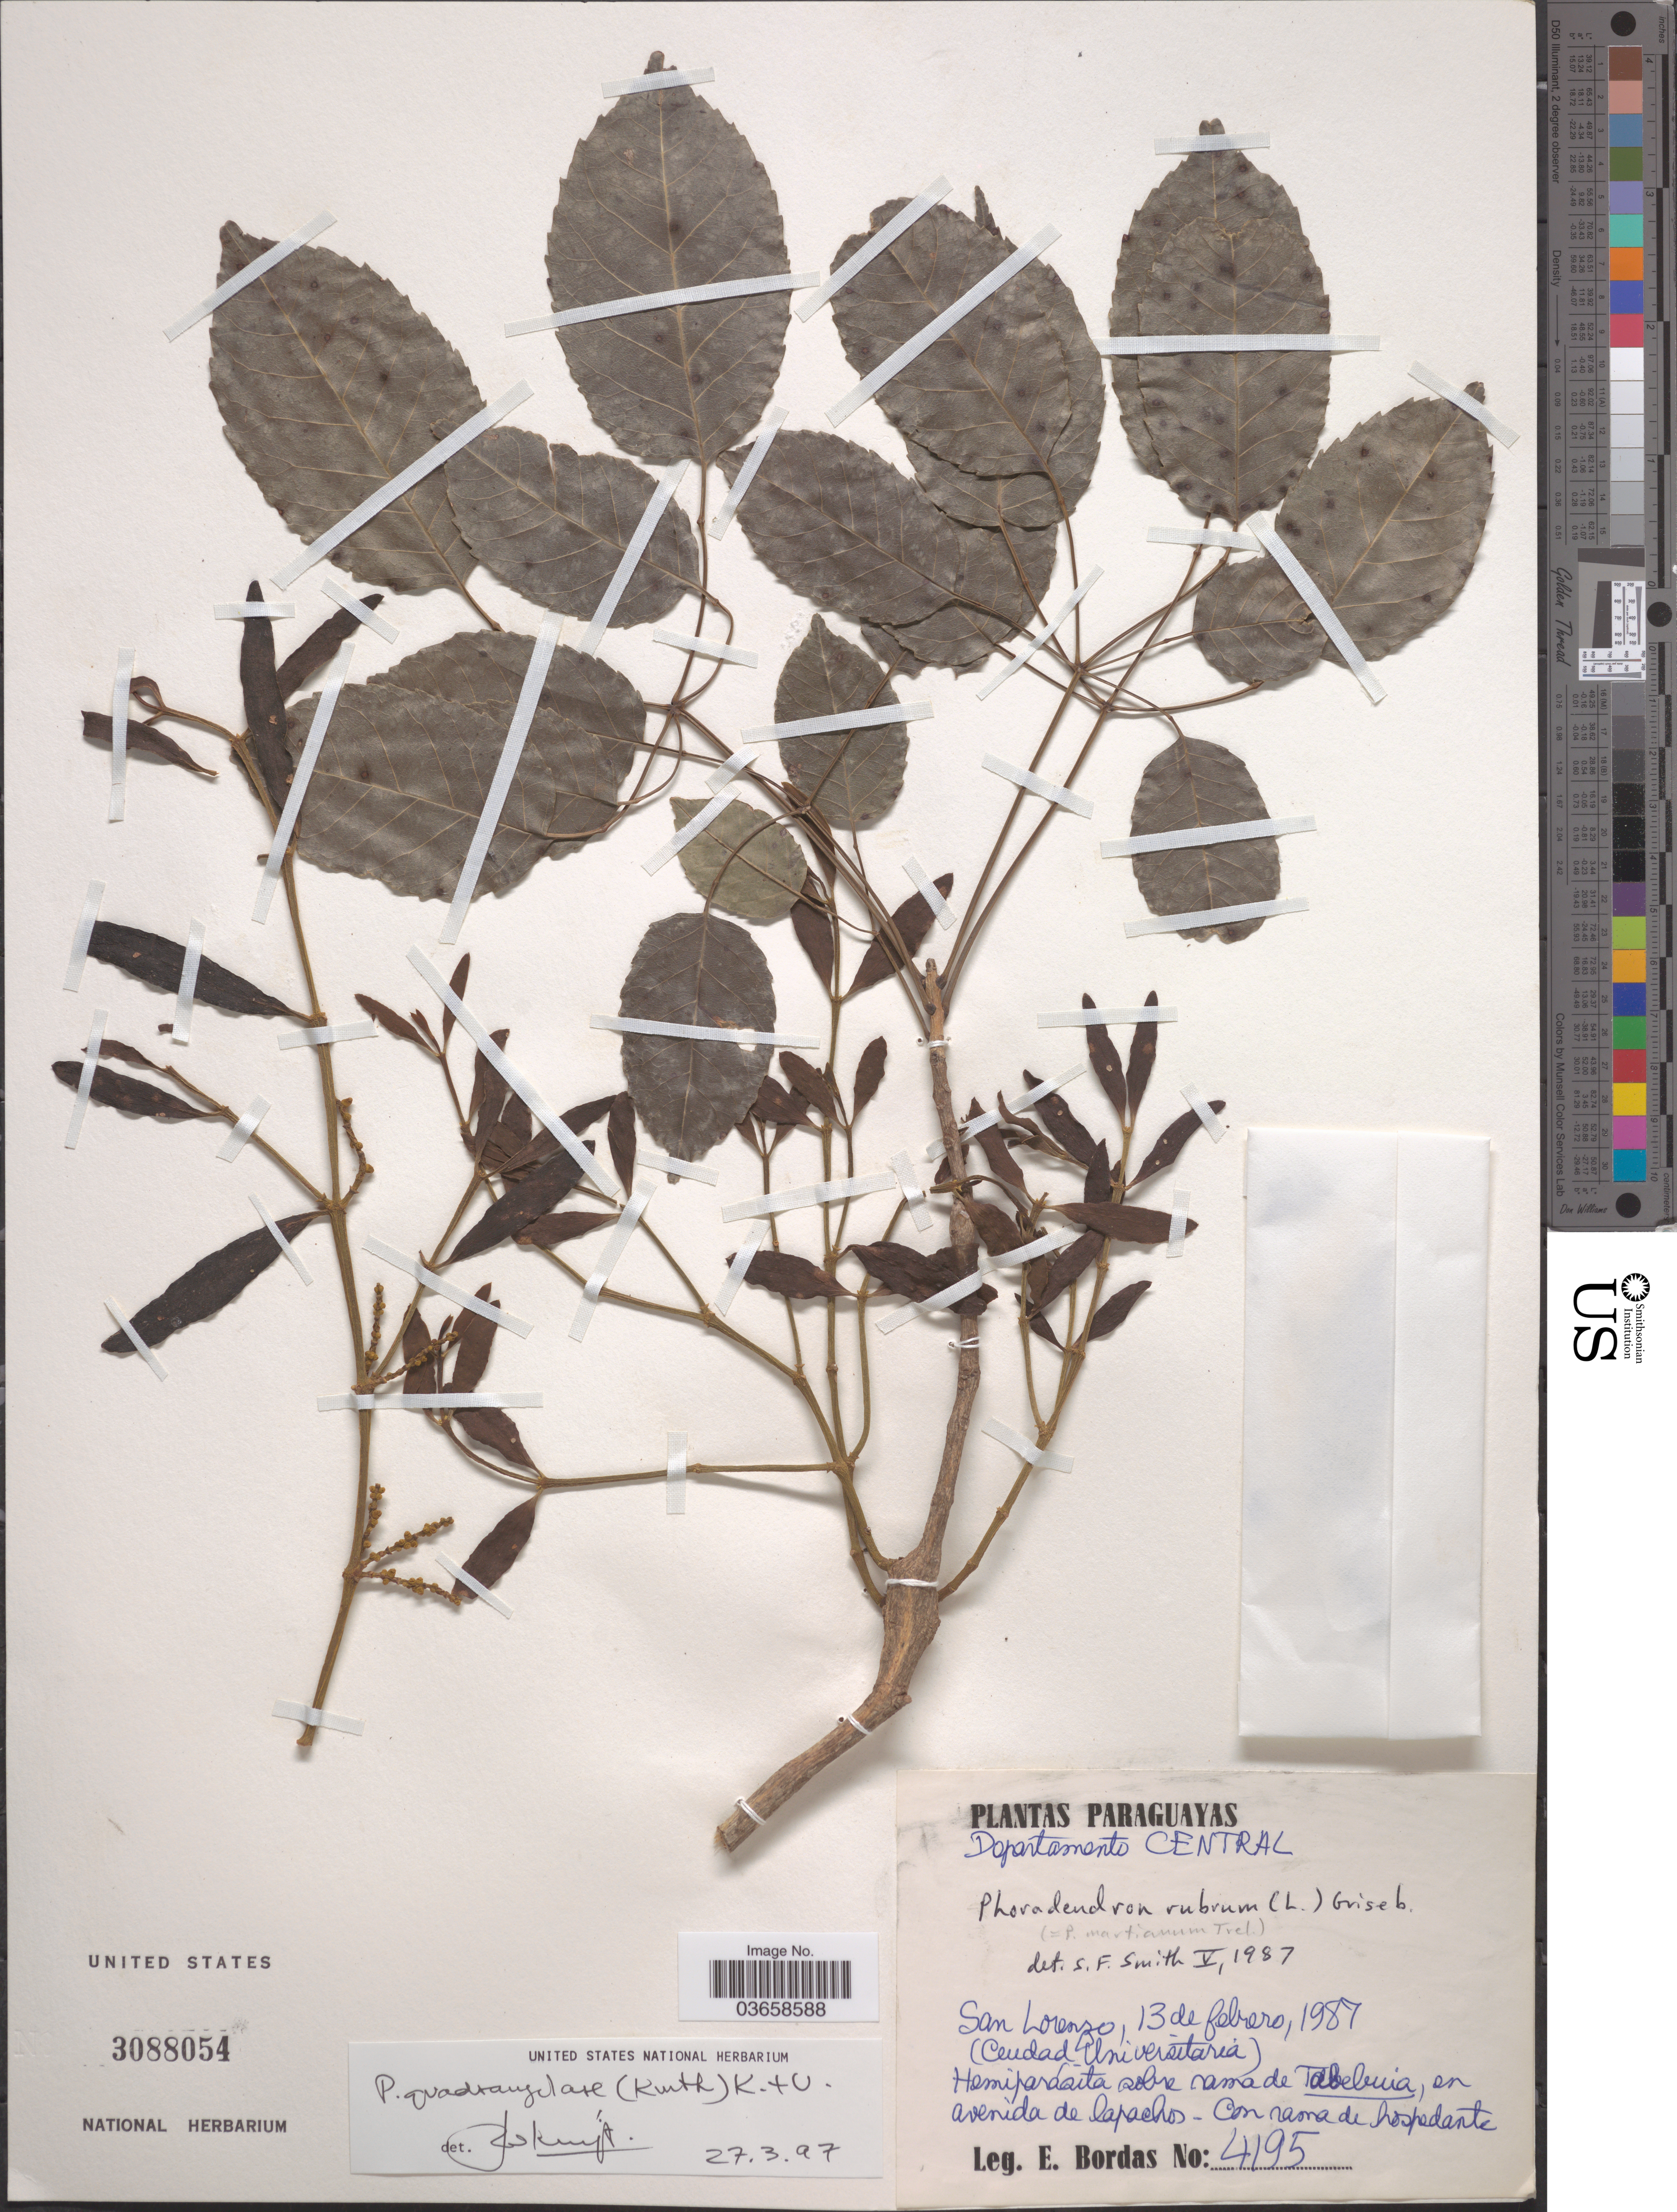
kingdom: Plantae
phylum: Tracheophyta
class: Magnoliopsida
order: Santalales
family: Viscaceae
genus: Phoradendron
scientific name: Phoradendron quadrangulare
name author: (Kunth) Griseb.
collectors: E. Bordas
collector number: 4195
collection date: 1987-02-13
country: Paraguay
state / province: Central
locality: Departamento Central. San Lorenzo, (Ciudad Universitaria).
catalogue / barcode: US 3088054